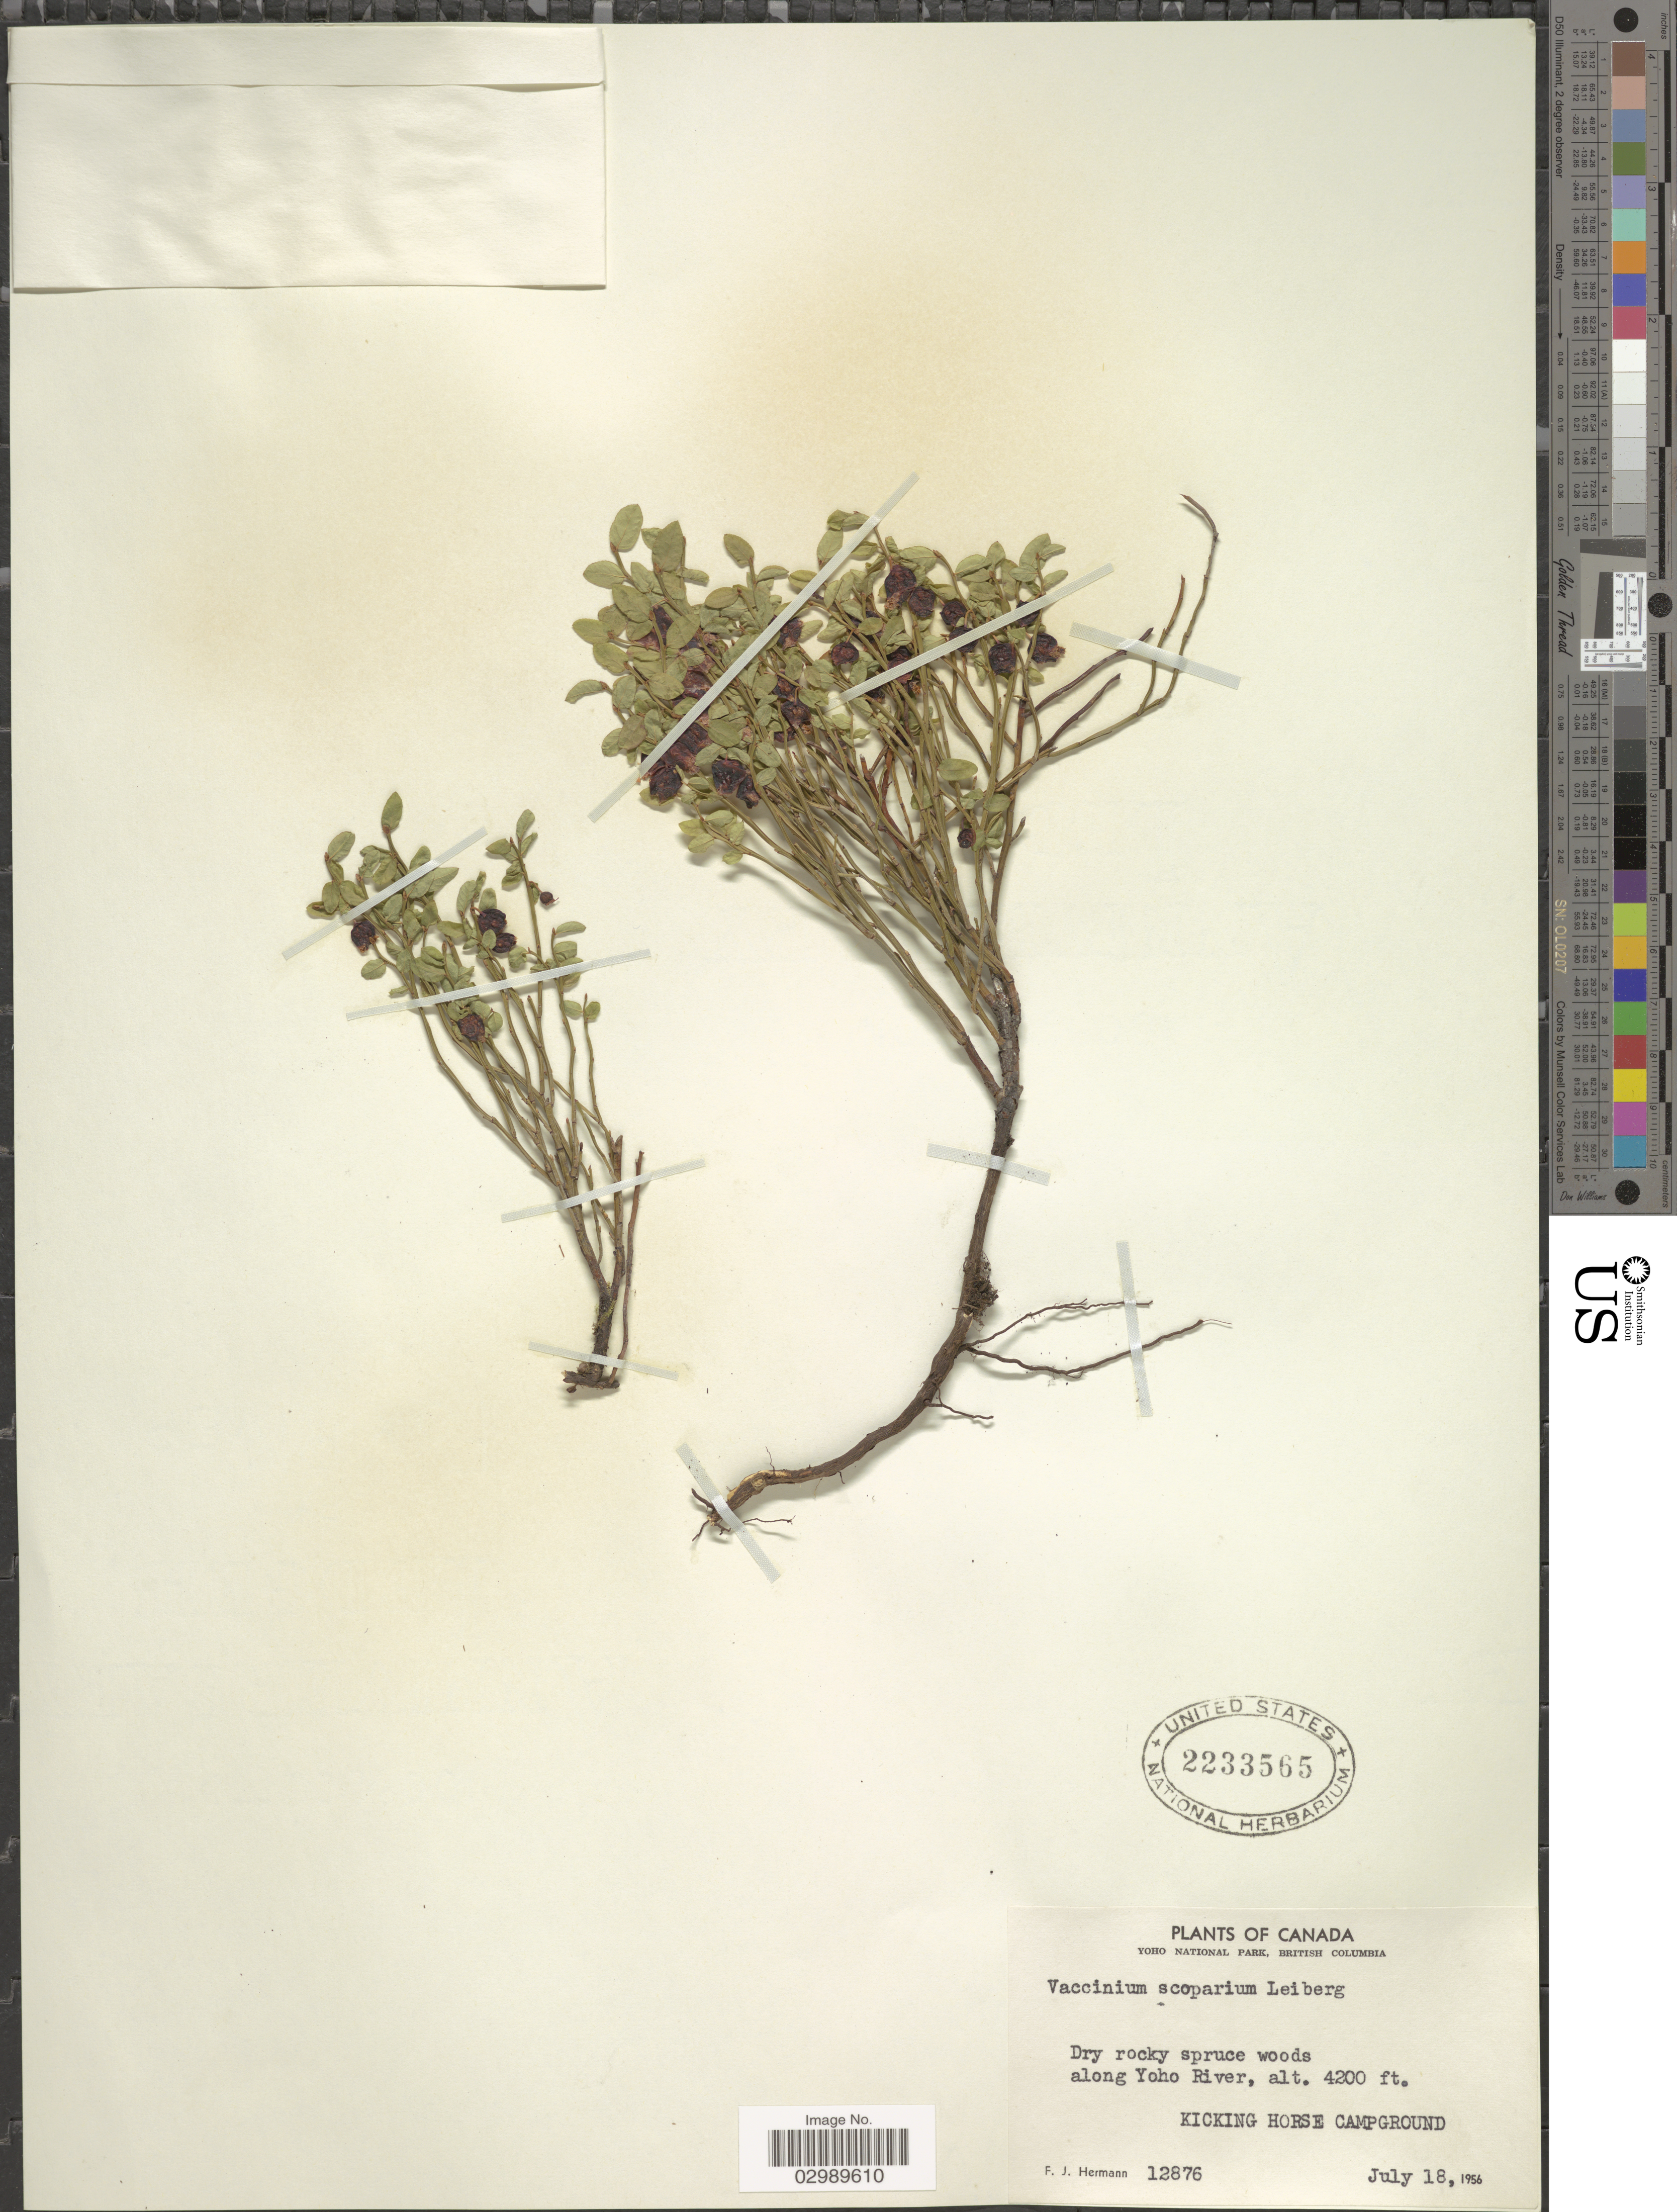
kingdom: Plantae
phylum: Tracheophyta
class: Magnoliopsida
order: Ericales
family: Ericaceae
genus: Vaccinium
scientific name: Vaccinium scoparium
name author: Leiberg ex Coville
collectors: F. J. Hermann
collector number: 12876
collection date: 1956-07-18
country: Canada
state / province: British Columbia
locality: Along Yoho National Park, along Yoho River Kicking Horse Campground.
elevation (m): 1280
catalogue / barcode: US 2233565